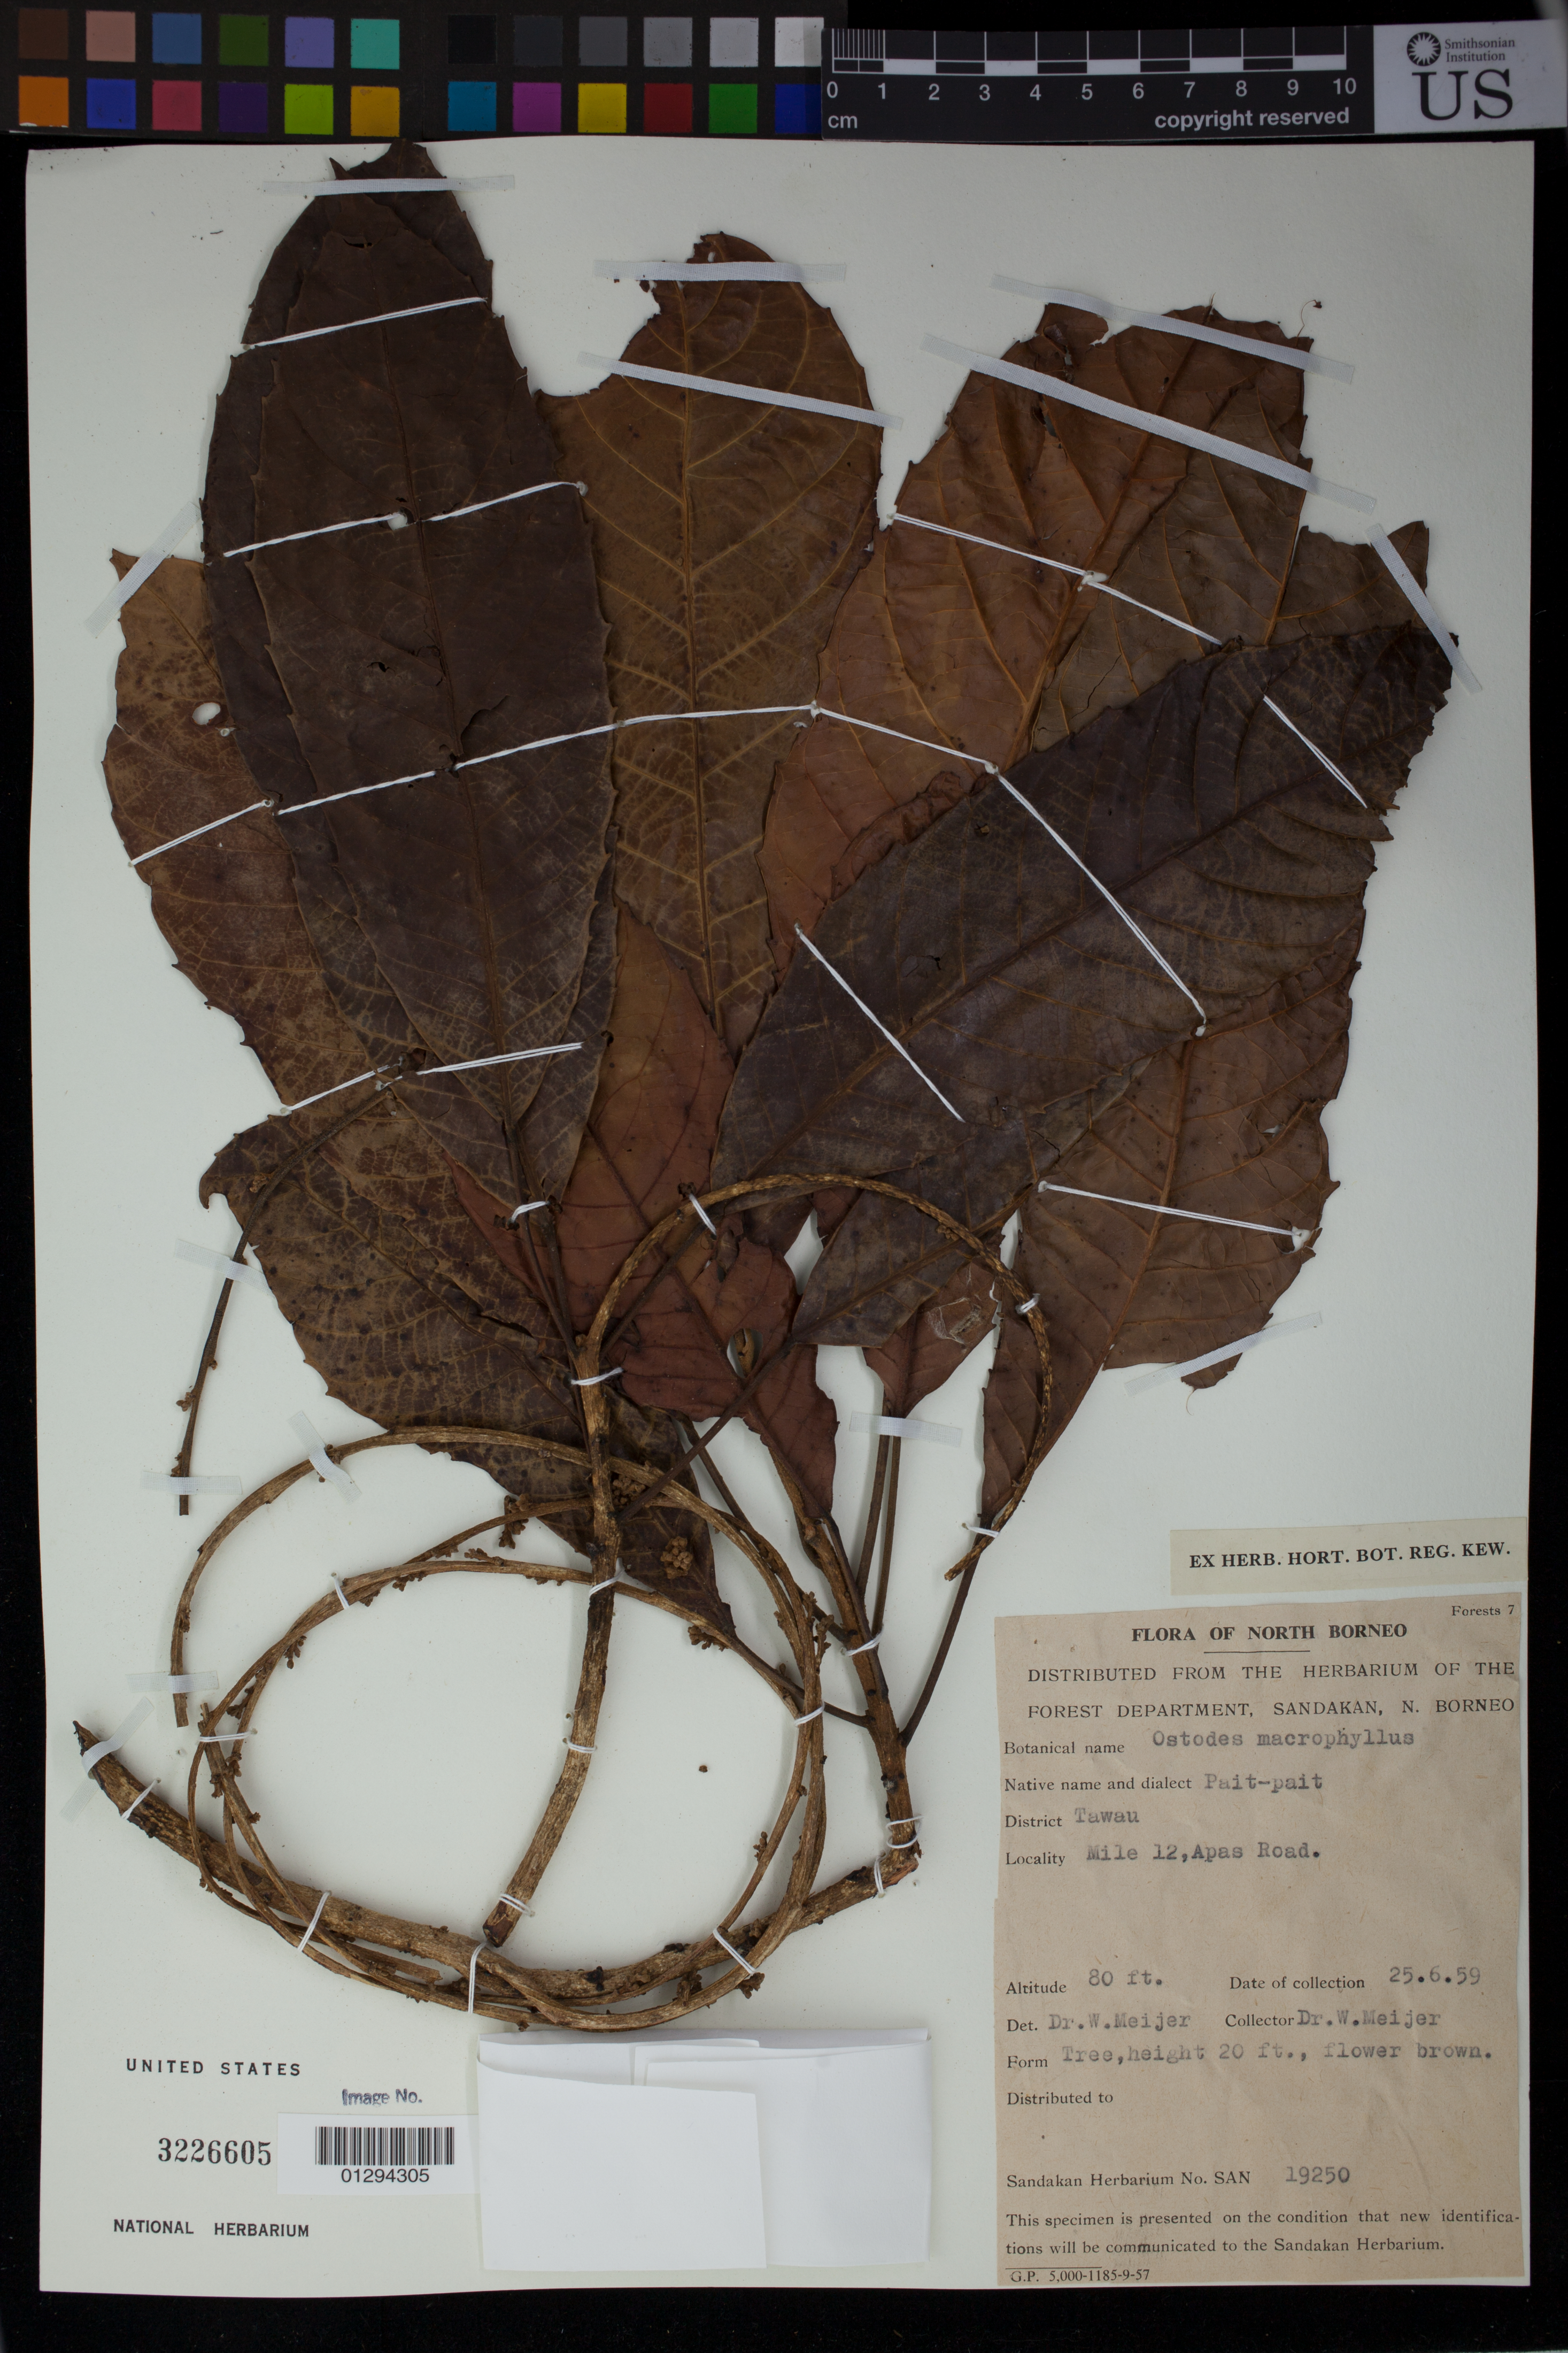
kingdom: Plantae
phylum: Tracheophyta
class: Magnoliopsida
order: Malpighiales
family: Euphorbiaceae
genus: Fahrenheitia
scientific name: Fahrenheitia pendula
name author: (Hassk.) Airy Shaw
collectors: W. Meijer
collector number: SAN 19250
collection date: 1959-06-25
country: Malaysia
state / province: Sabah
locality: North Borneo: Tawau. Mile 12, Apas Road.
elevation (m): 24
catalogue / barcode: US 3226605